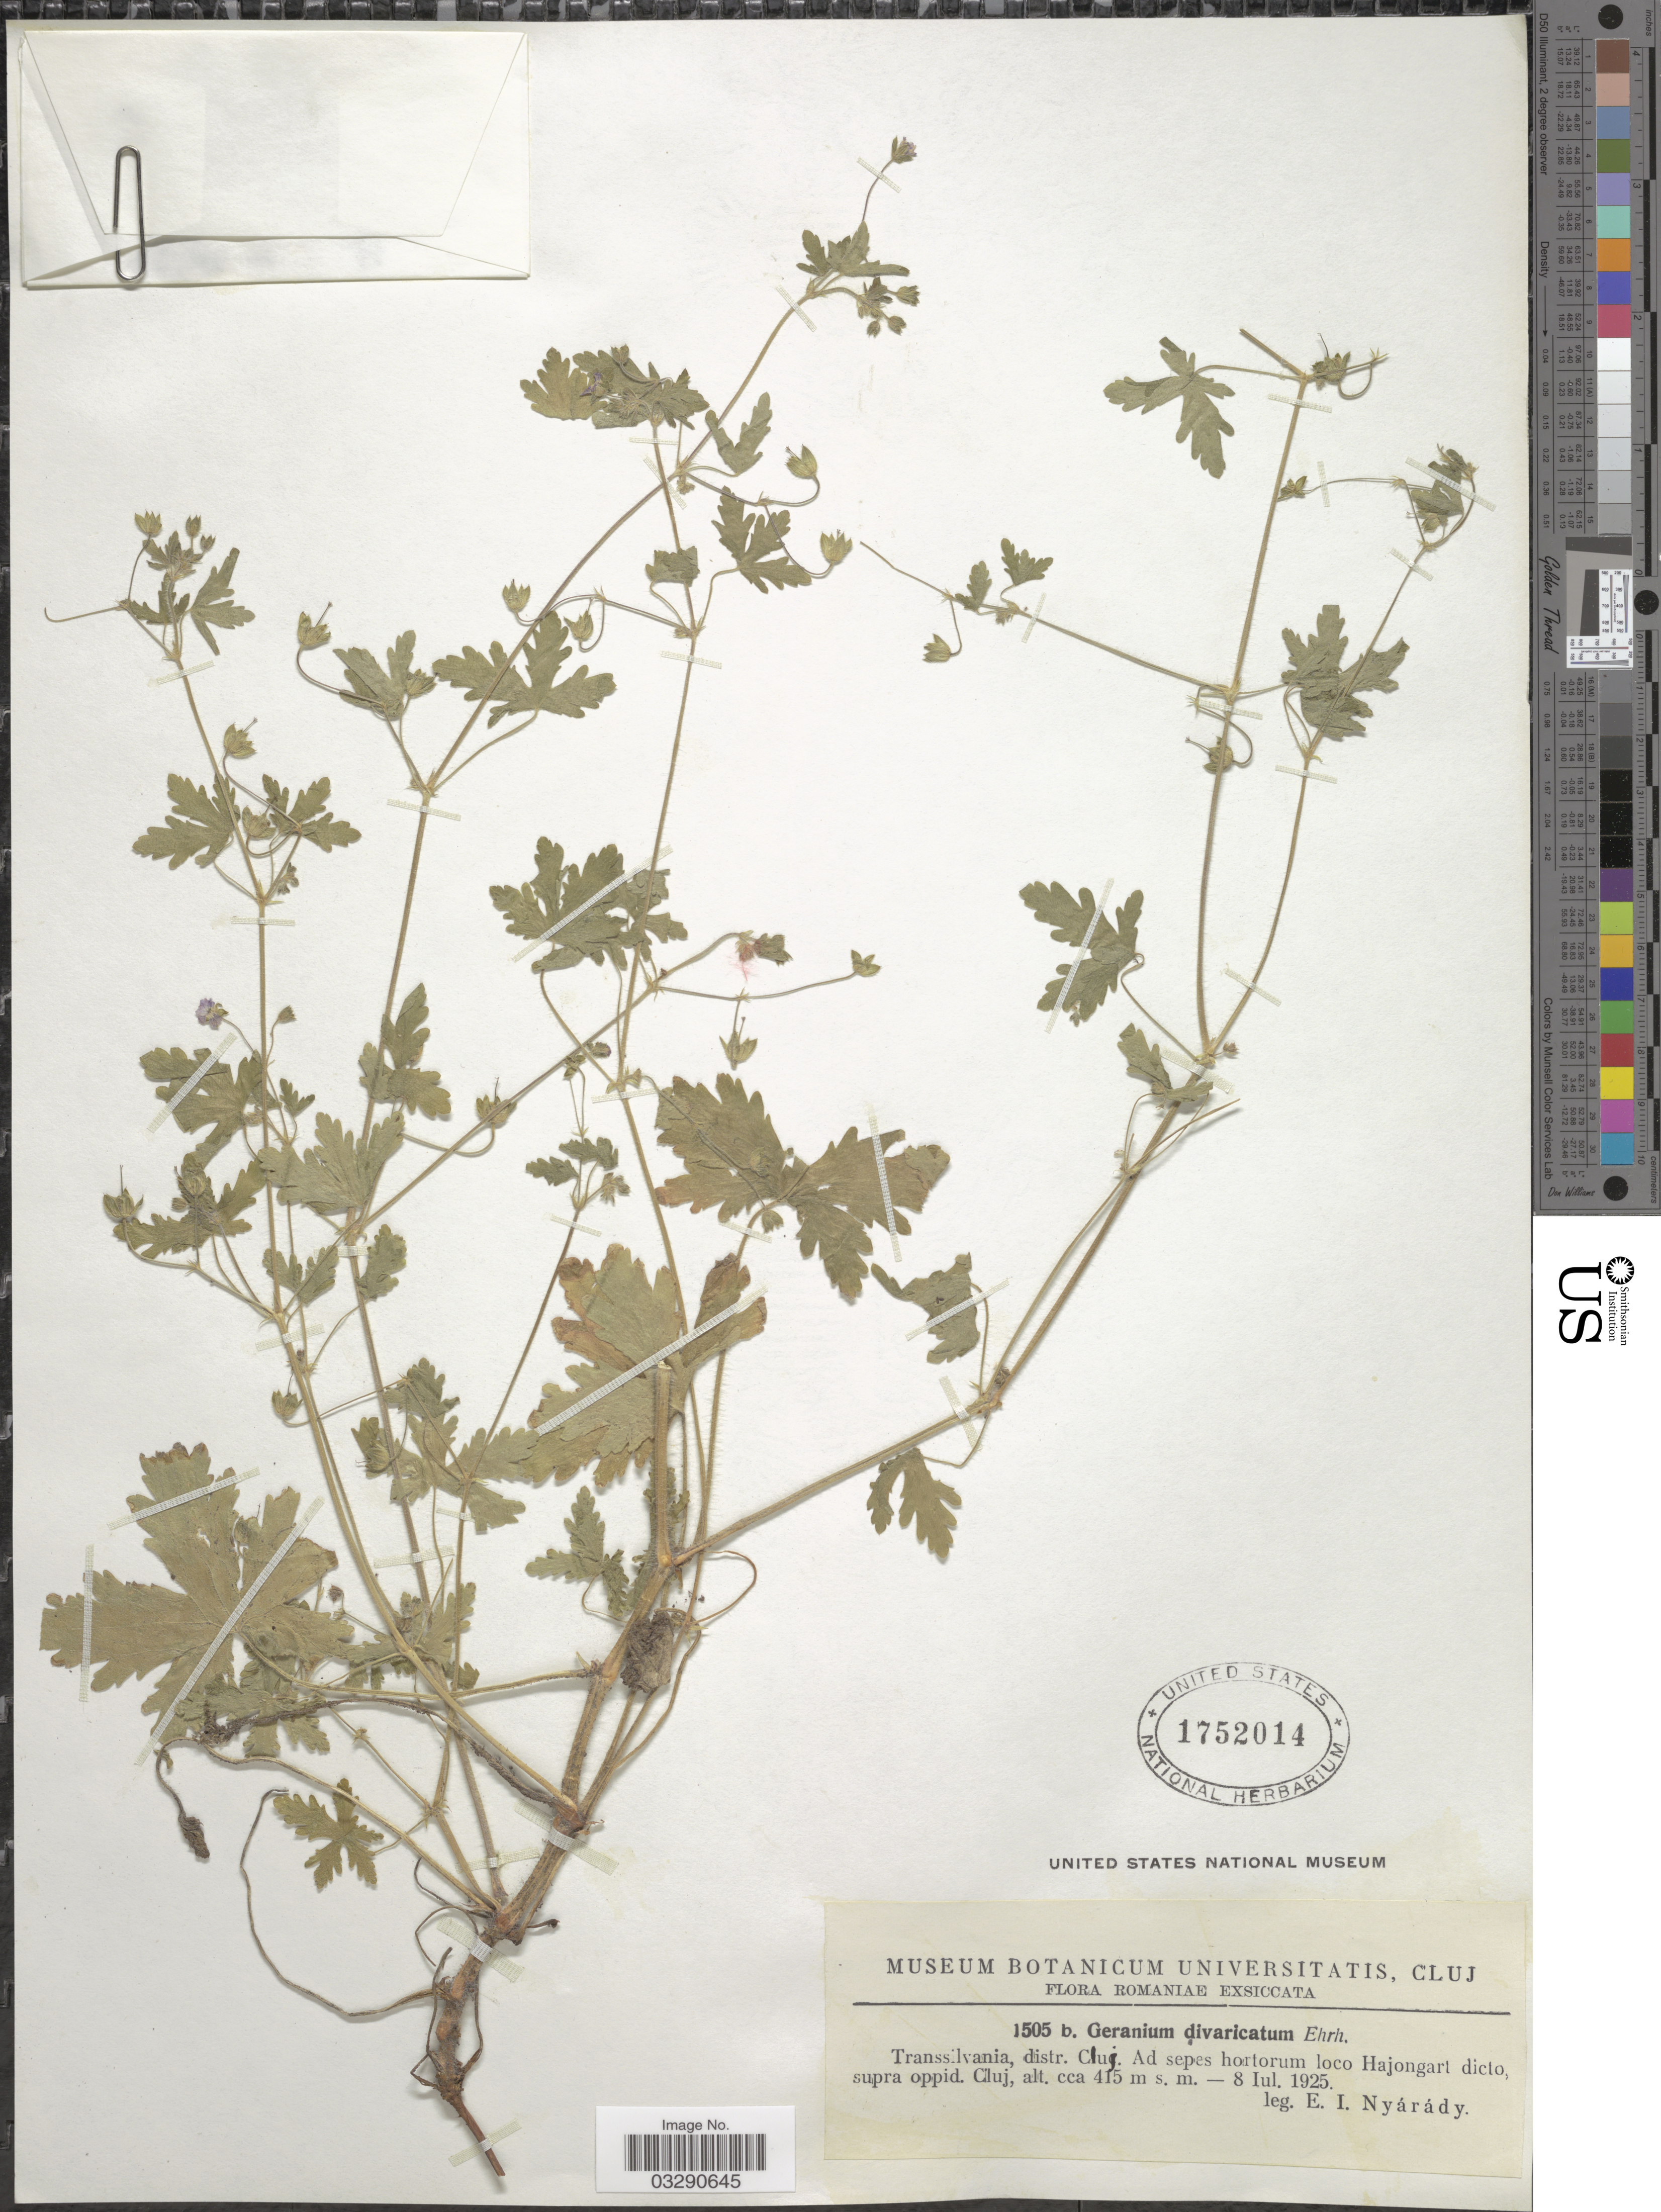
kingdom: Plantae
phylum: Tracheophyta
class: Magnoliopsida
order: Geraniales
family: Geraniaceae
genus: Geranium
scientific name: Geranium divaricatum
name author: Ehrh.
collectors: E. Nyárády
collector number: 1505b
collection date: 1925-07-08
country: Romania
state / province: Cluj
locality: Transsilvania, distr. Cluj. Ad sepes hortorum loco Hajongart dicto, supra oppid. Cluj.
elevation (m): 415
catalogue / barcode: US 1752014